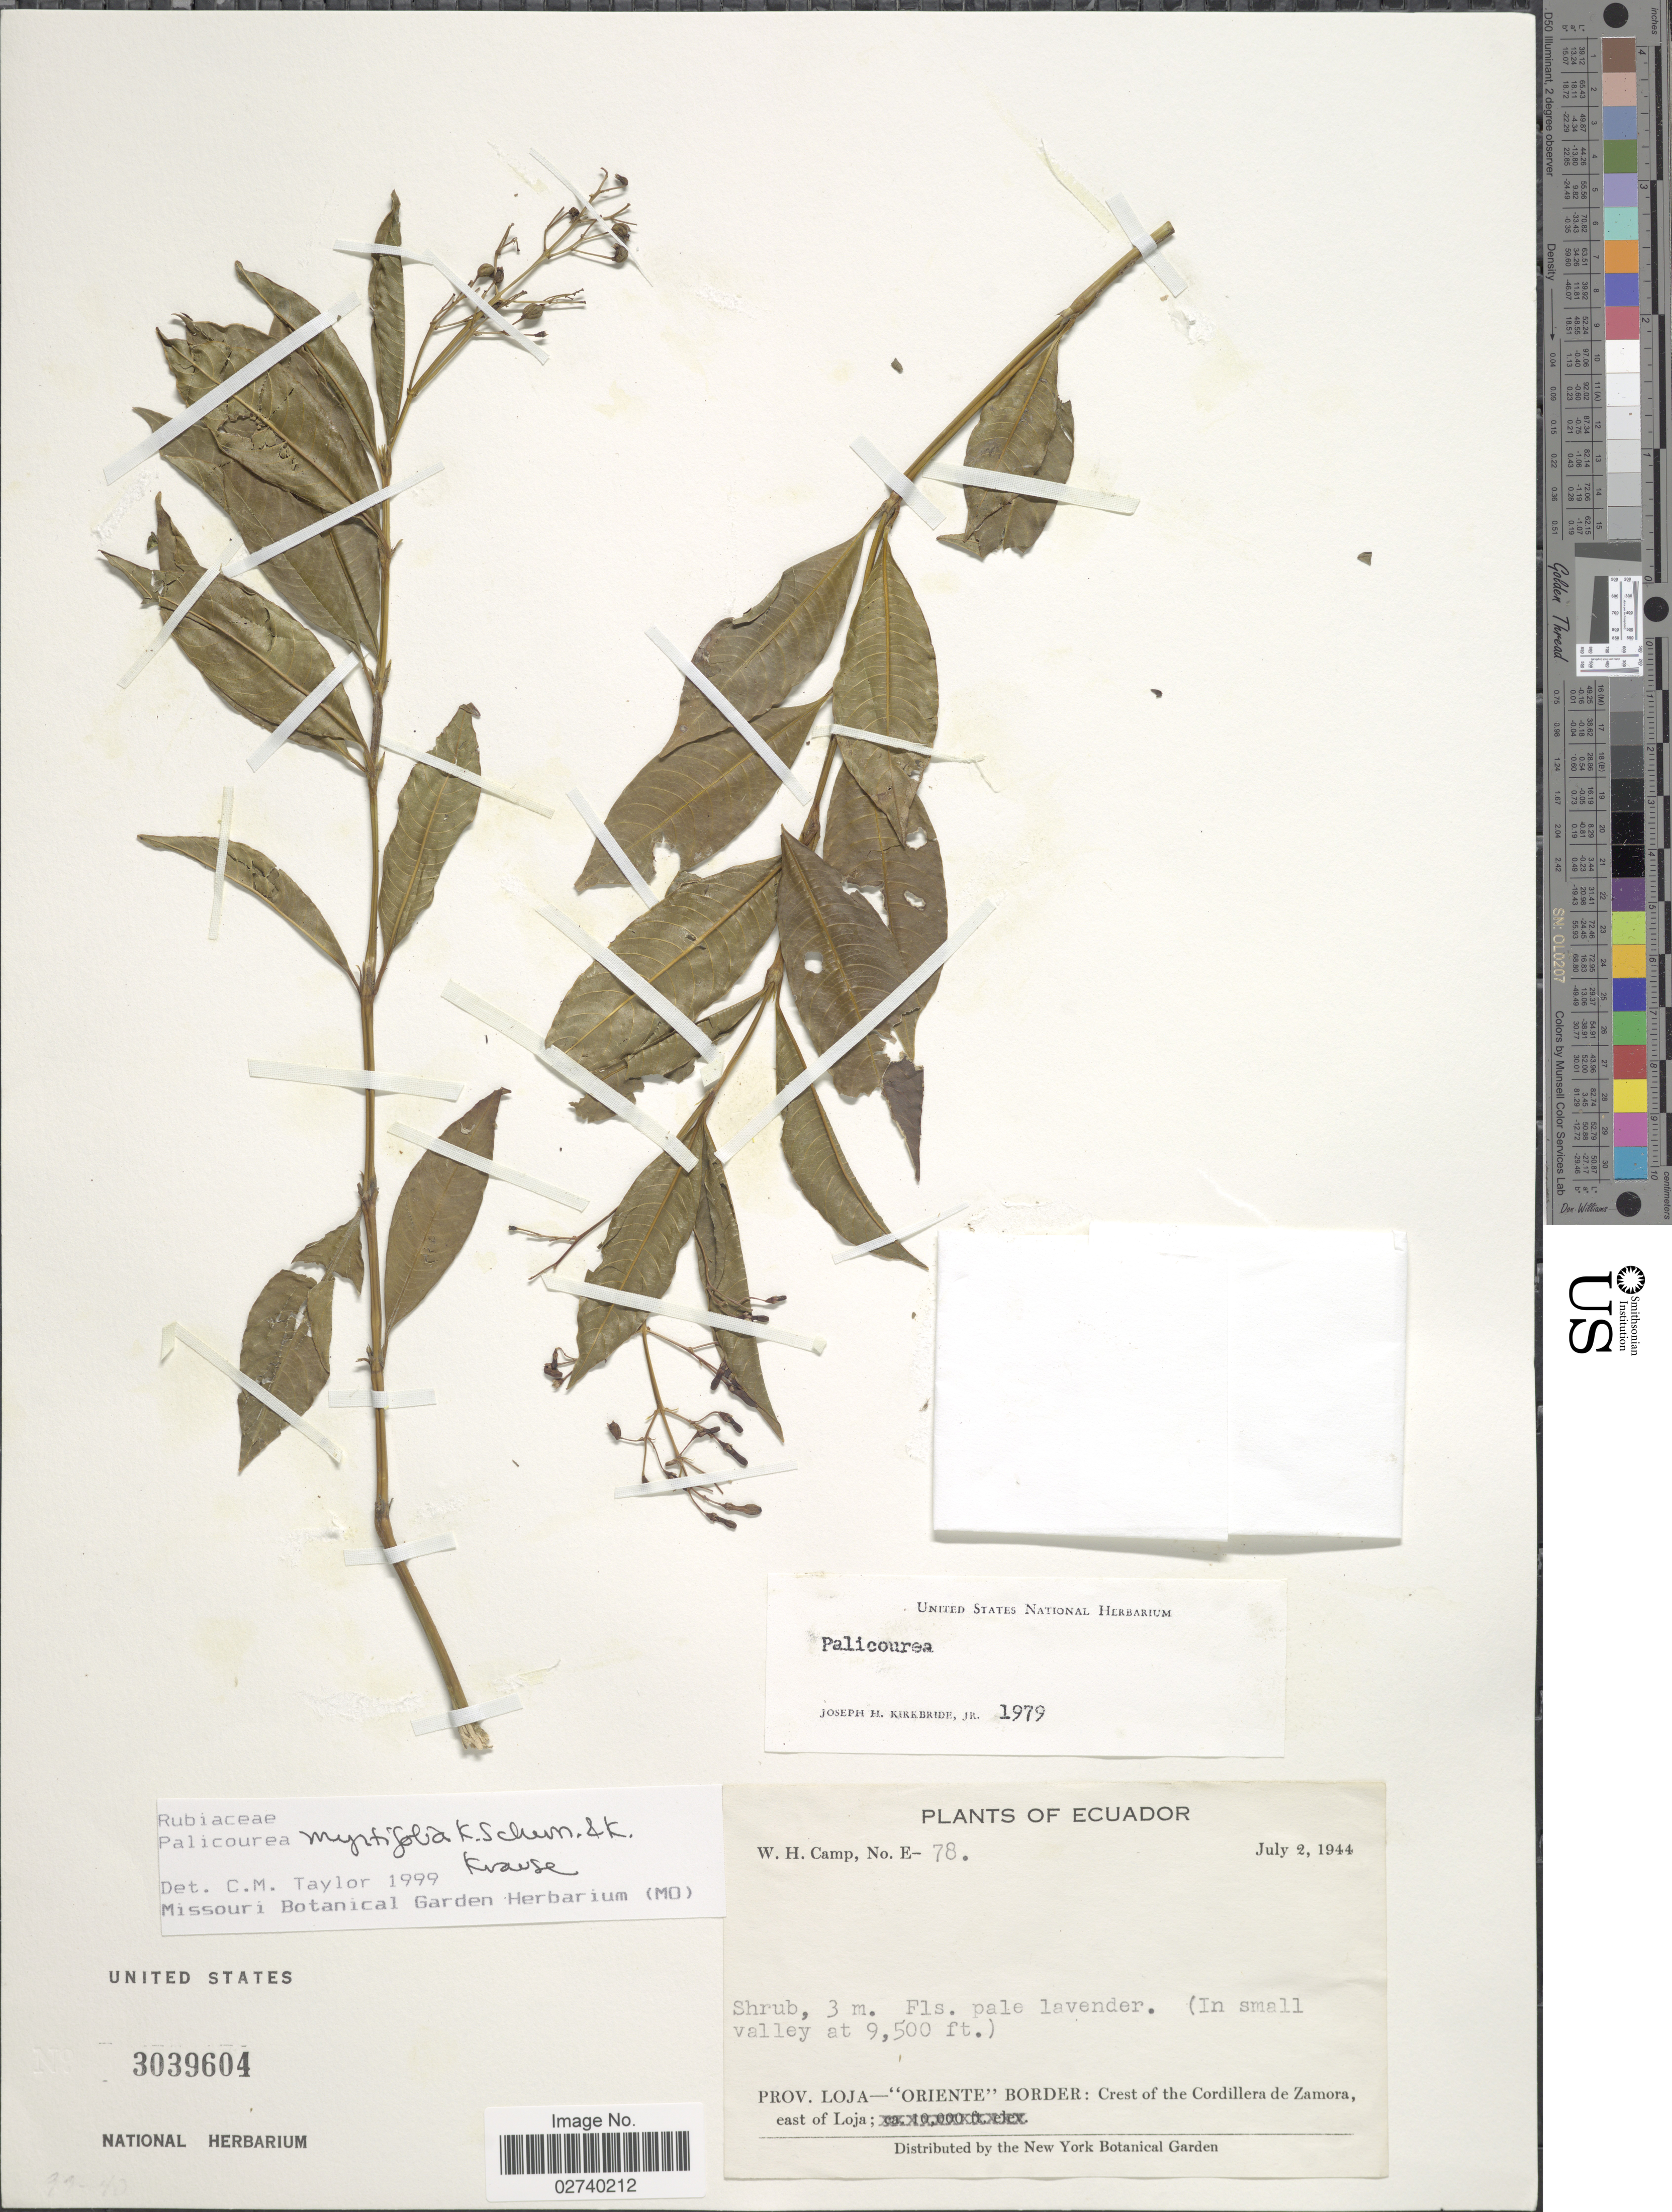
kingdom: Plantae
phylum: Tracheophyta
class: Magnoliopsida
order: Gentianales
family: Rubiaceae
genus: Palicourea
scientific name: Palicourea myrtifolia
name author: K. Schum. & K. Krause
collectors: W. H. Camp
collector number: E-78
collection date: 1944-07-02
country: Ecuador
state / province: Loja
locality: (in small valley), "Oriente" Border: Crest of the Cordillera de Zamora, east of Loja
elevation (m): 2896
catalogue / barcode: US 3039604